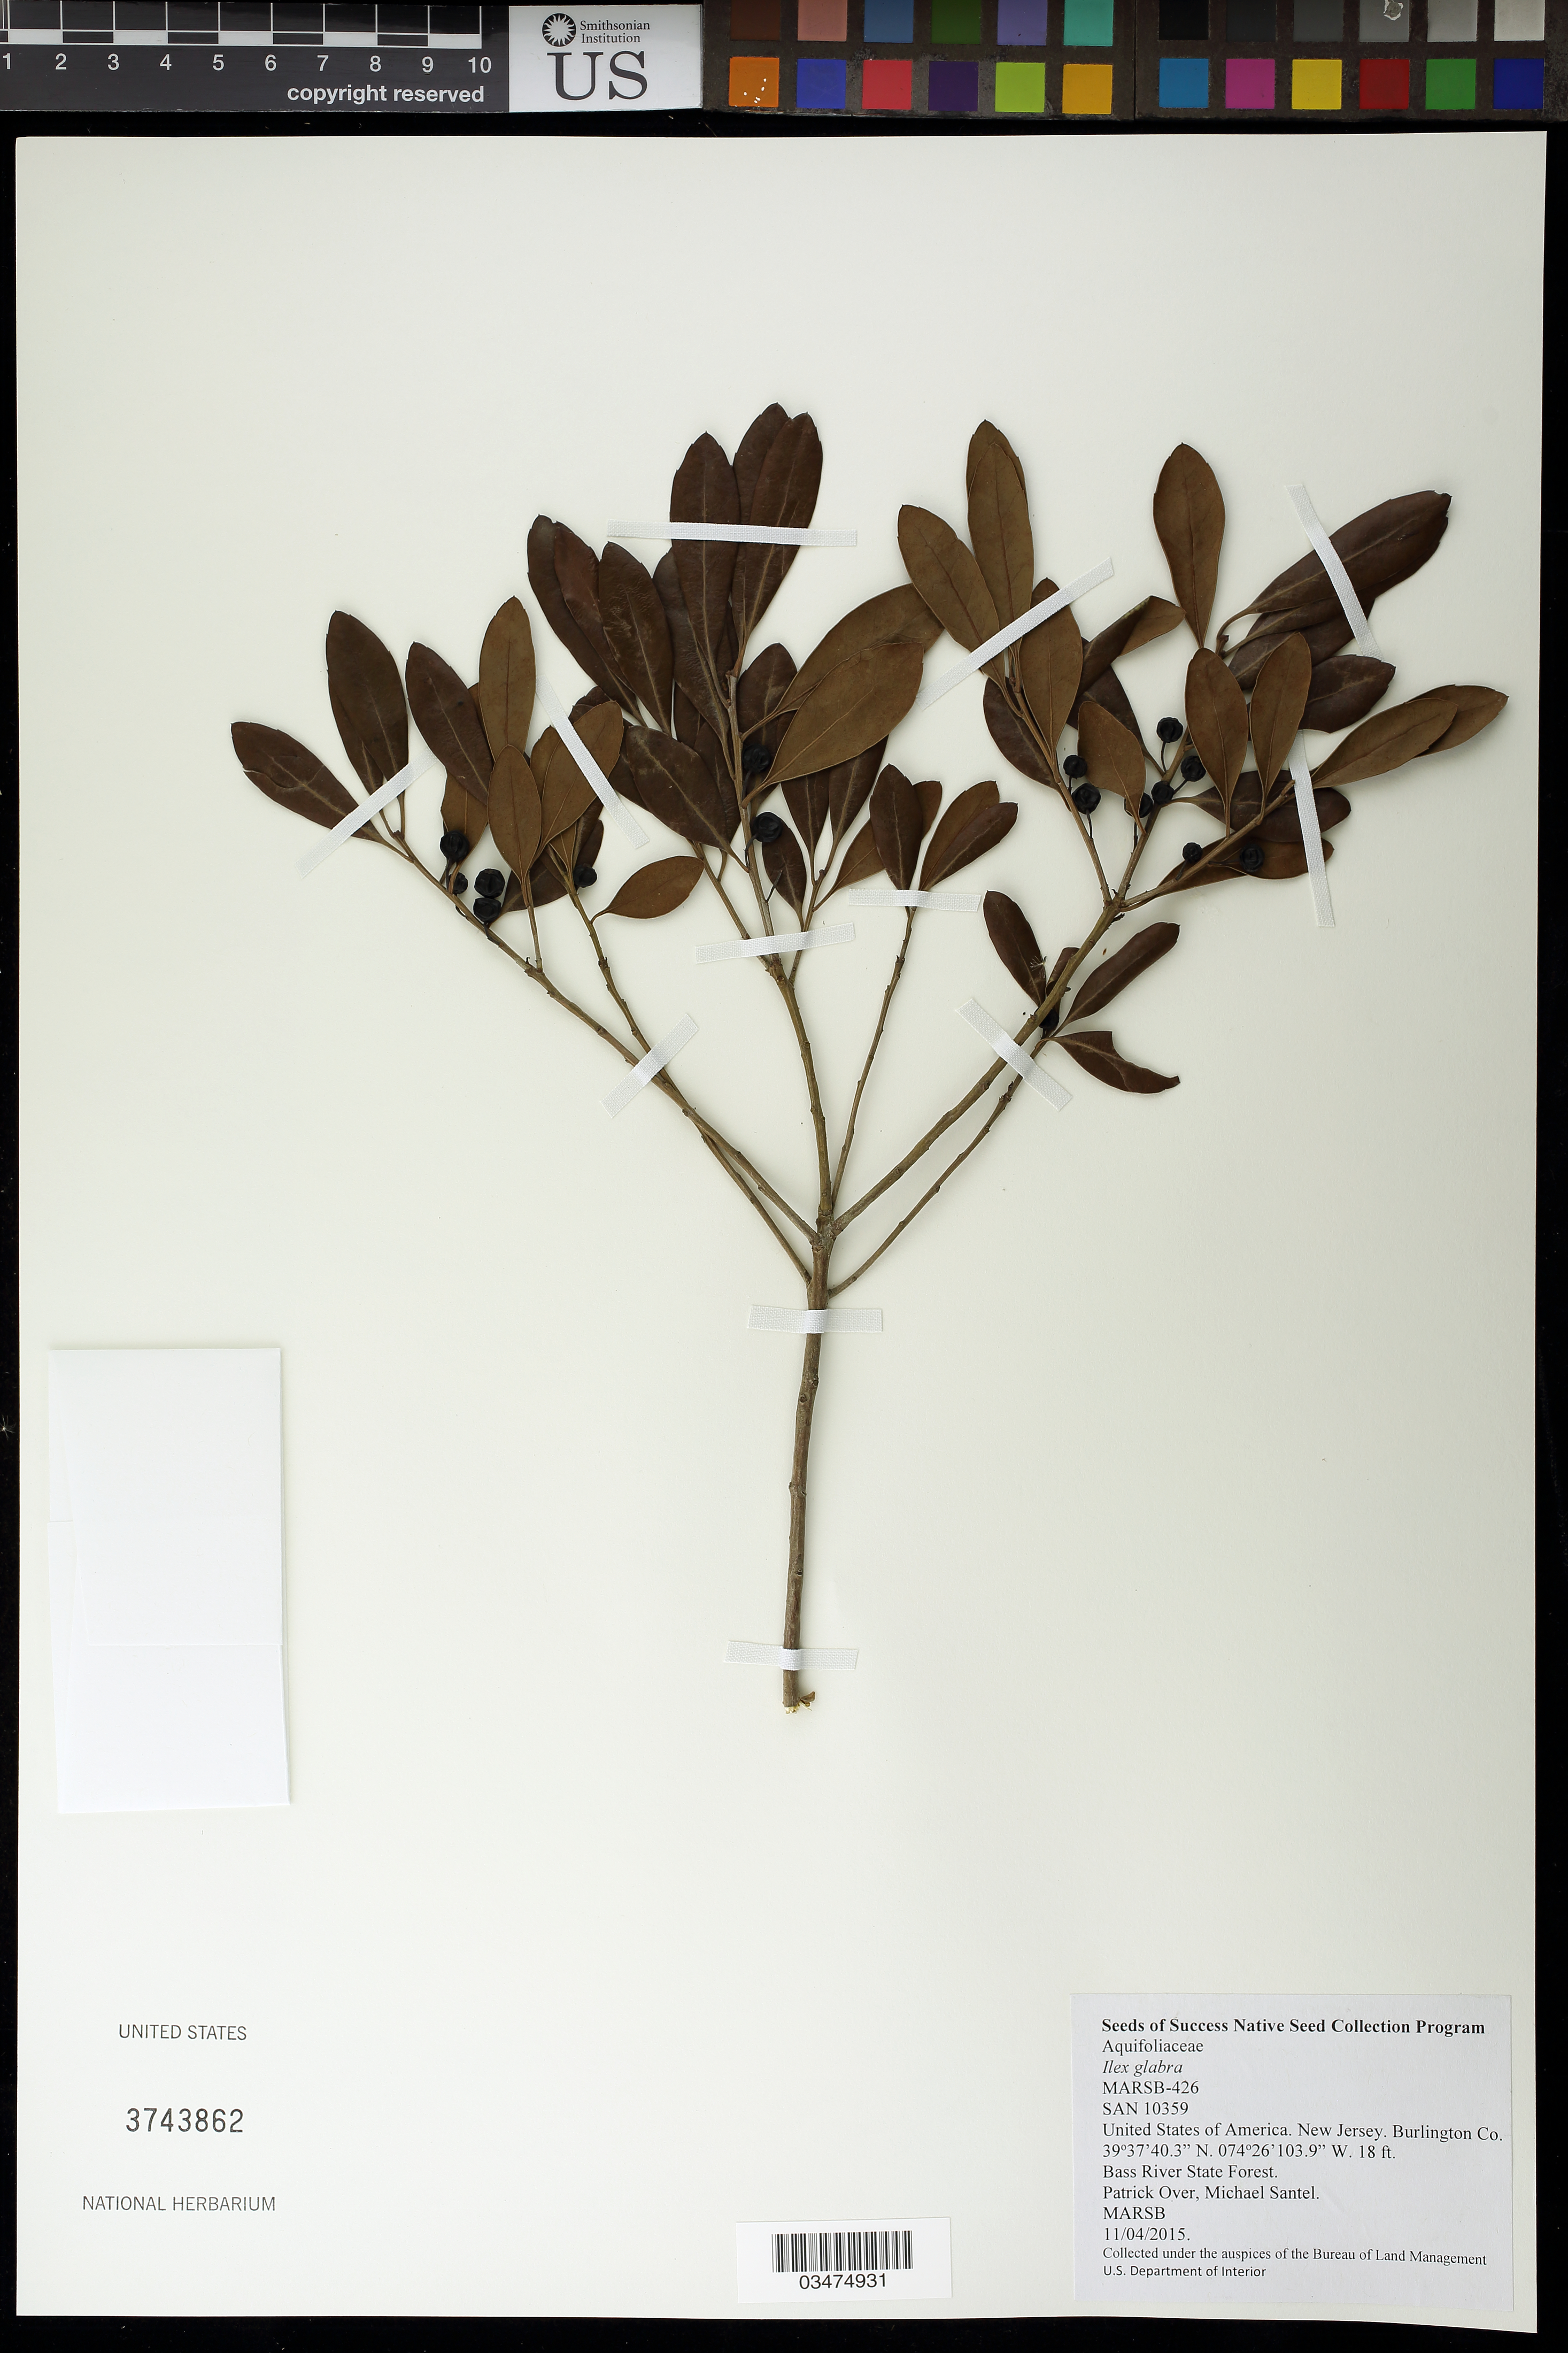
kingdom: Plantae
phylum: Tracheophyta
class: Magnoliopsida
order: Aquifoliales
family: Aquifoliaceae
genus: Ilex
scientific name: Ilex glabra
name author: (L.) A. Gray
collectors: P. Over & M. Santel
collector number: MARSB-426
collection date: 2015-11-04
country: United States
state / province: New Jersey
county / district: Burlington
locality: Bass River SF, Dan Bridge Rd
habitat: Pitch Pine Barrens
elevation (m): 5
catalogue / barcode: US 3743862